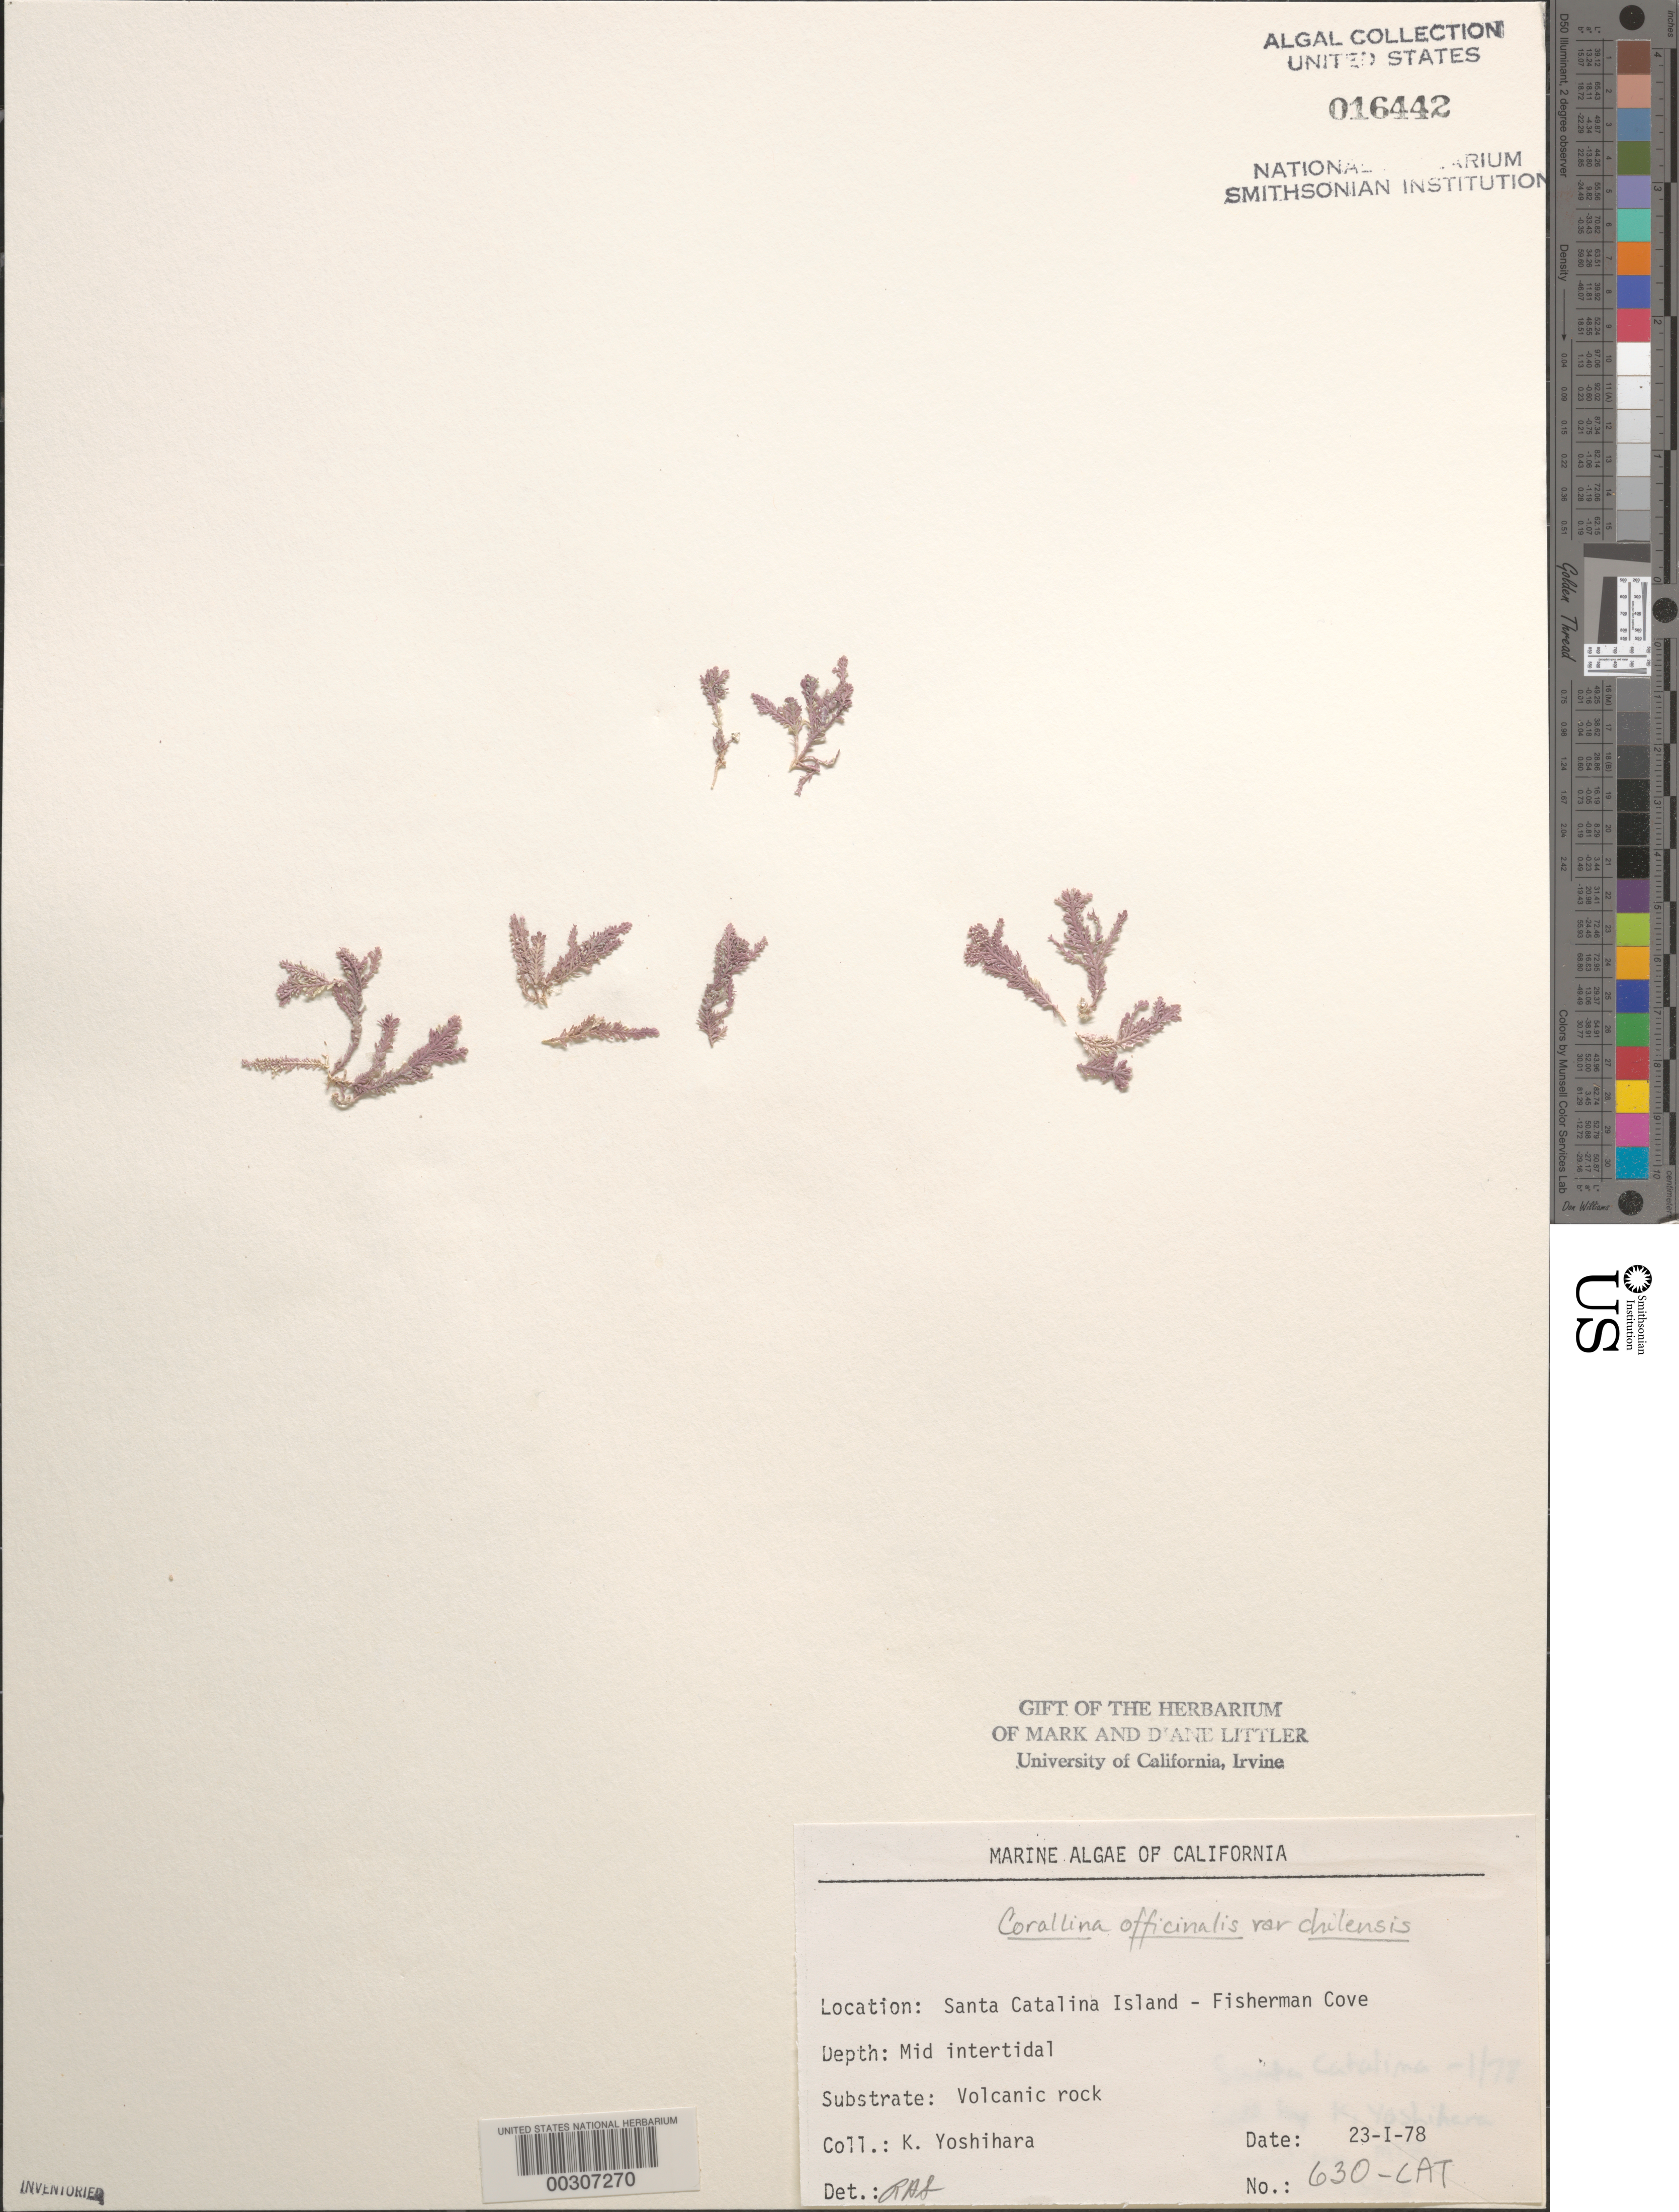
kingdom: Plantae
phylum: Rhodophyta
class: Florideophyceae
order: Corallinales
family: Corallinaceae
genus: Corallina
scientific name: Corallina officinalis var. chilensis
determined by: Sims, Robert H.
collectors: K. Yoshihara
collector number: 630-cat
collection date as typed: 23 Jan 1978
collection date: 1978-01-23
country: United States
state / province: California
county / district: Los Angeles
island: Santa Catalina Island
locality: Fishermen Cove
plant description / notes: BLM-SOCALBIGHT Rocky Intertidal Survey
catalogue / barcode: US 16442